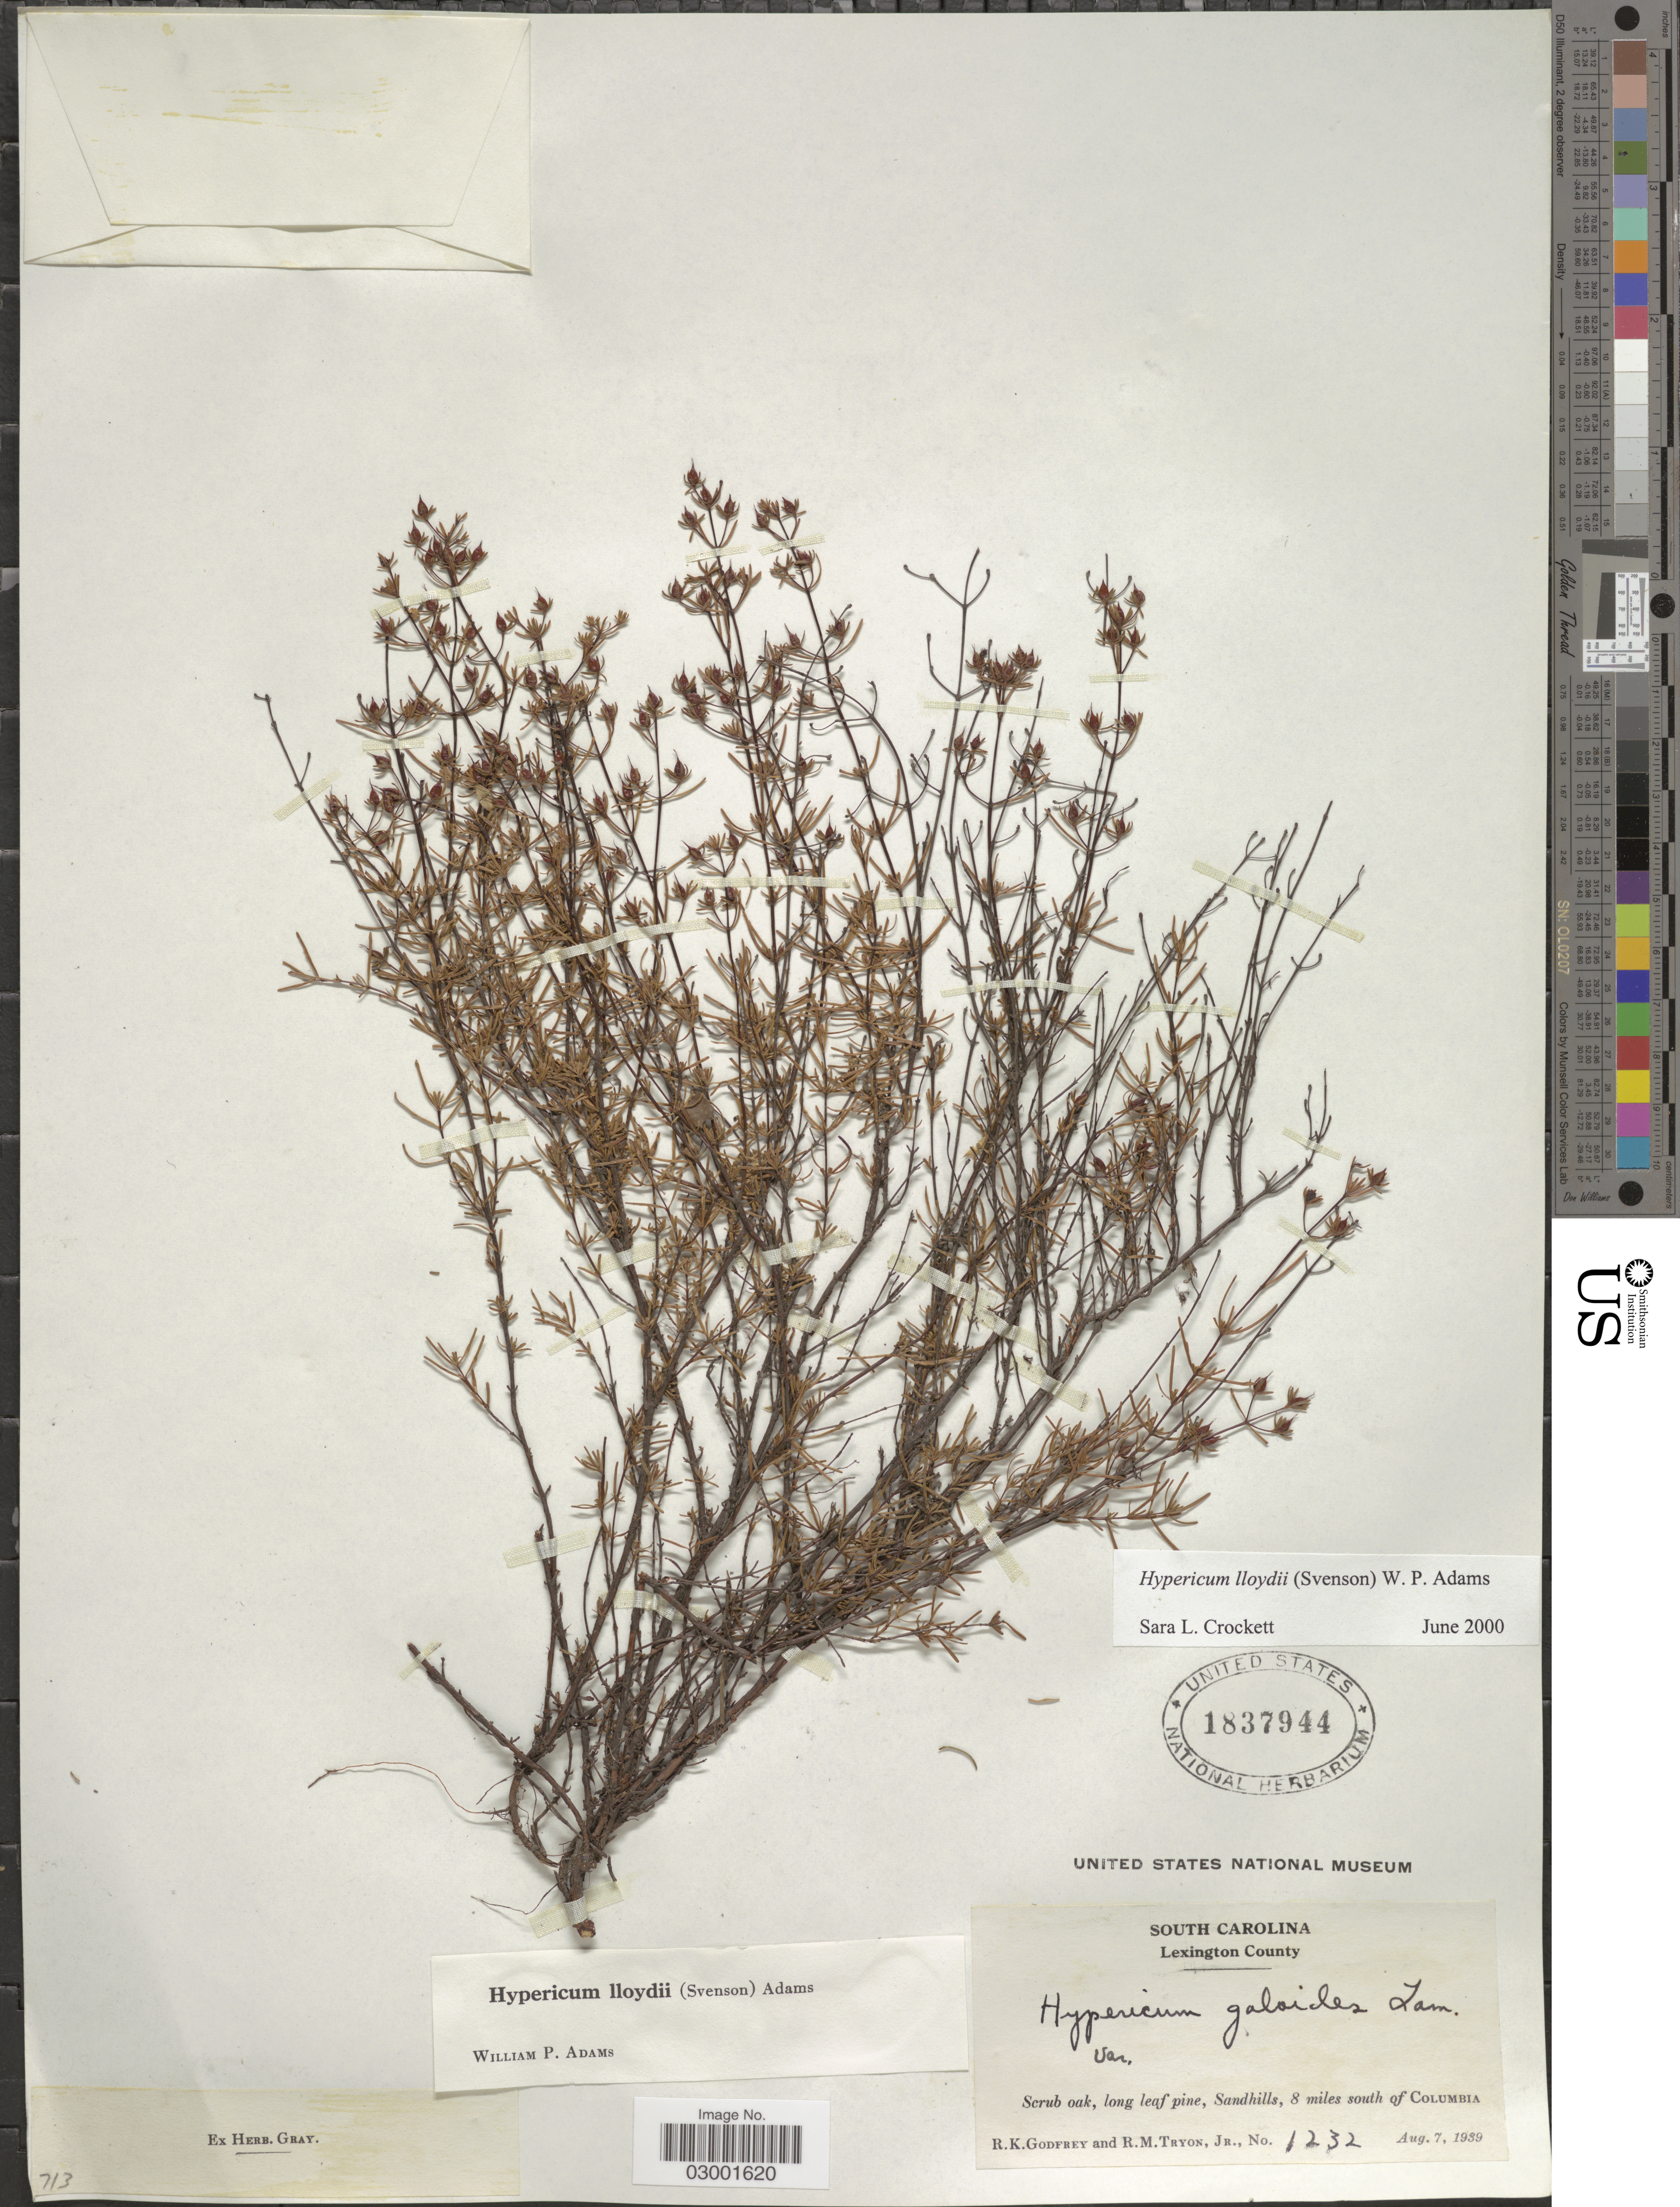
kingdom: Plantae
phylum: Tracheophyta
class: Magnoliopsida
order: Malpighiales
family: Hypericaceae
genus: Hypericum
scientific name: Hypericum lloydii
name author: (Svenson) W.P. Adams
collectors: R. K. Godfrey & R. Tryon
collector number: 1232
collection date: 1939-08-07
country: United States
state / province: South Carolina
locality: Lexington County, 8 miles south of Columbia.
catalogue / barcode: US 1837944